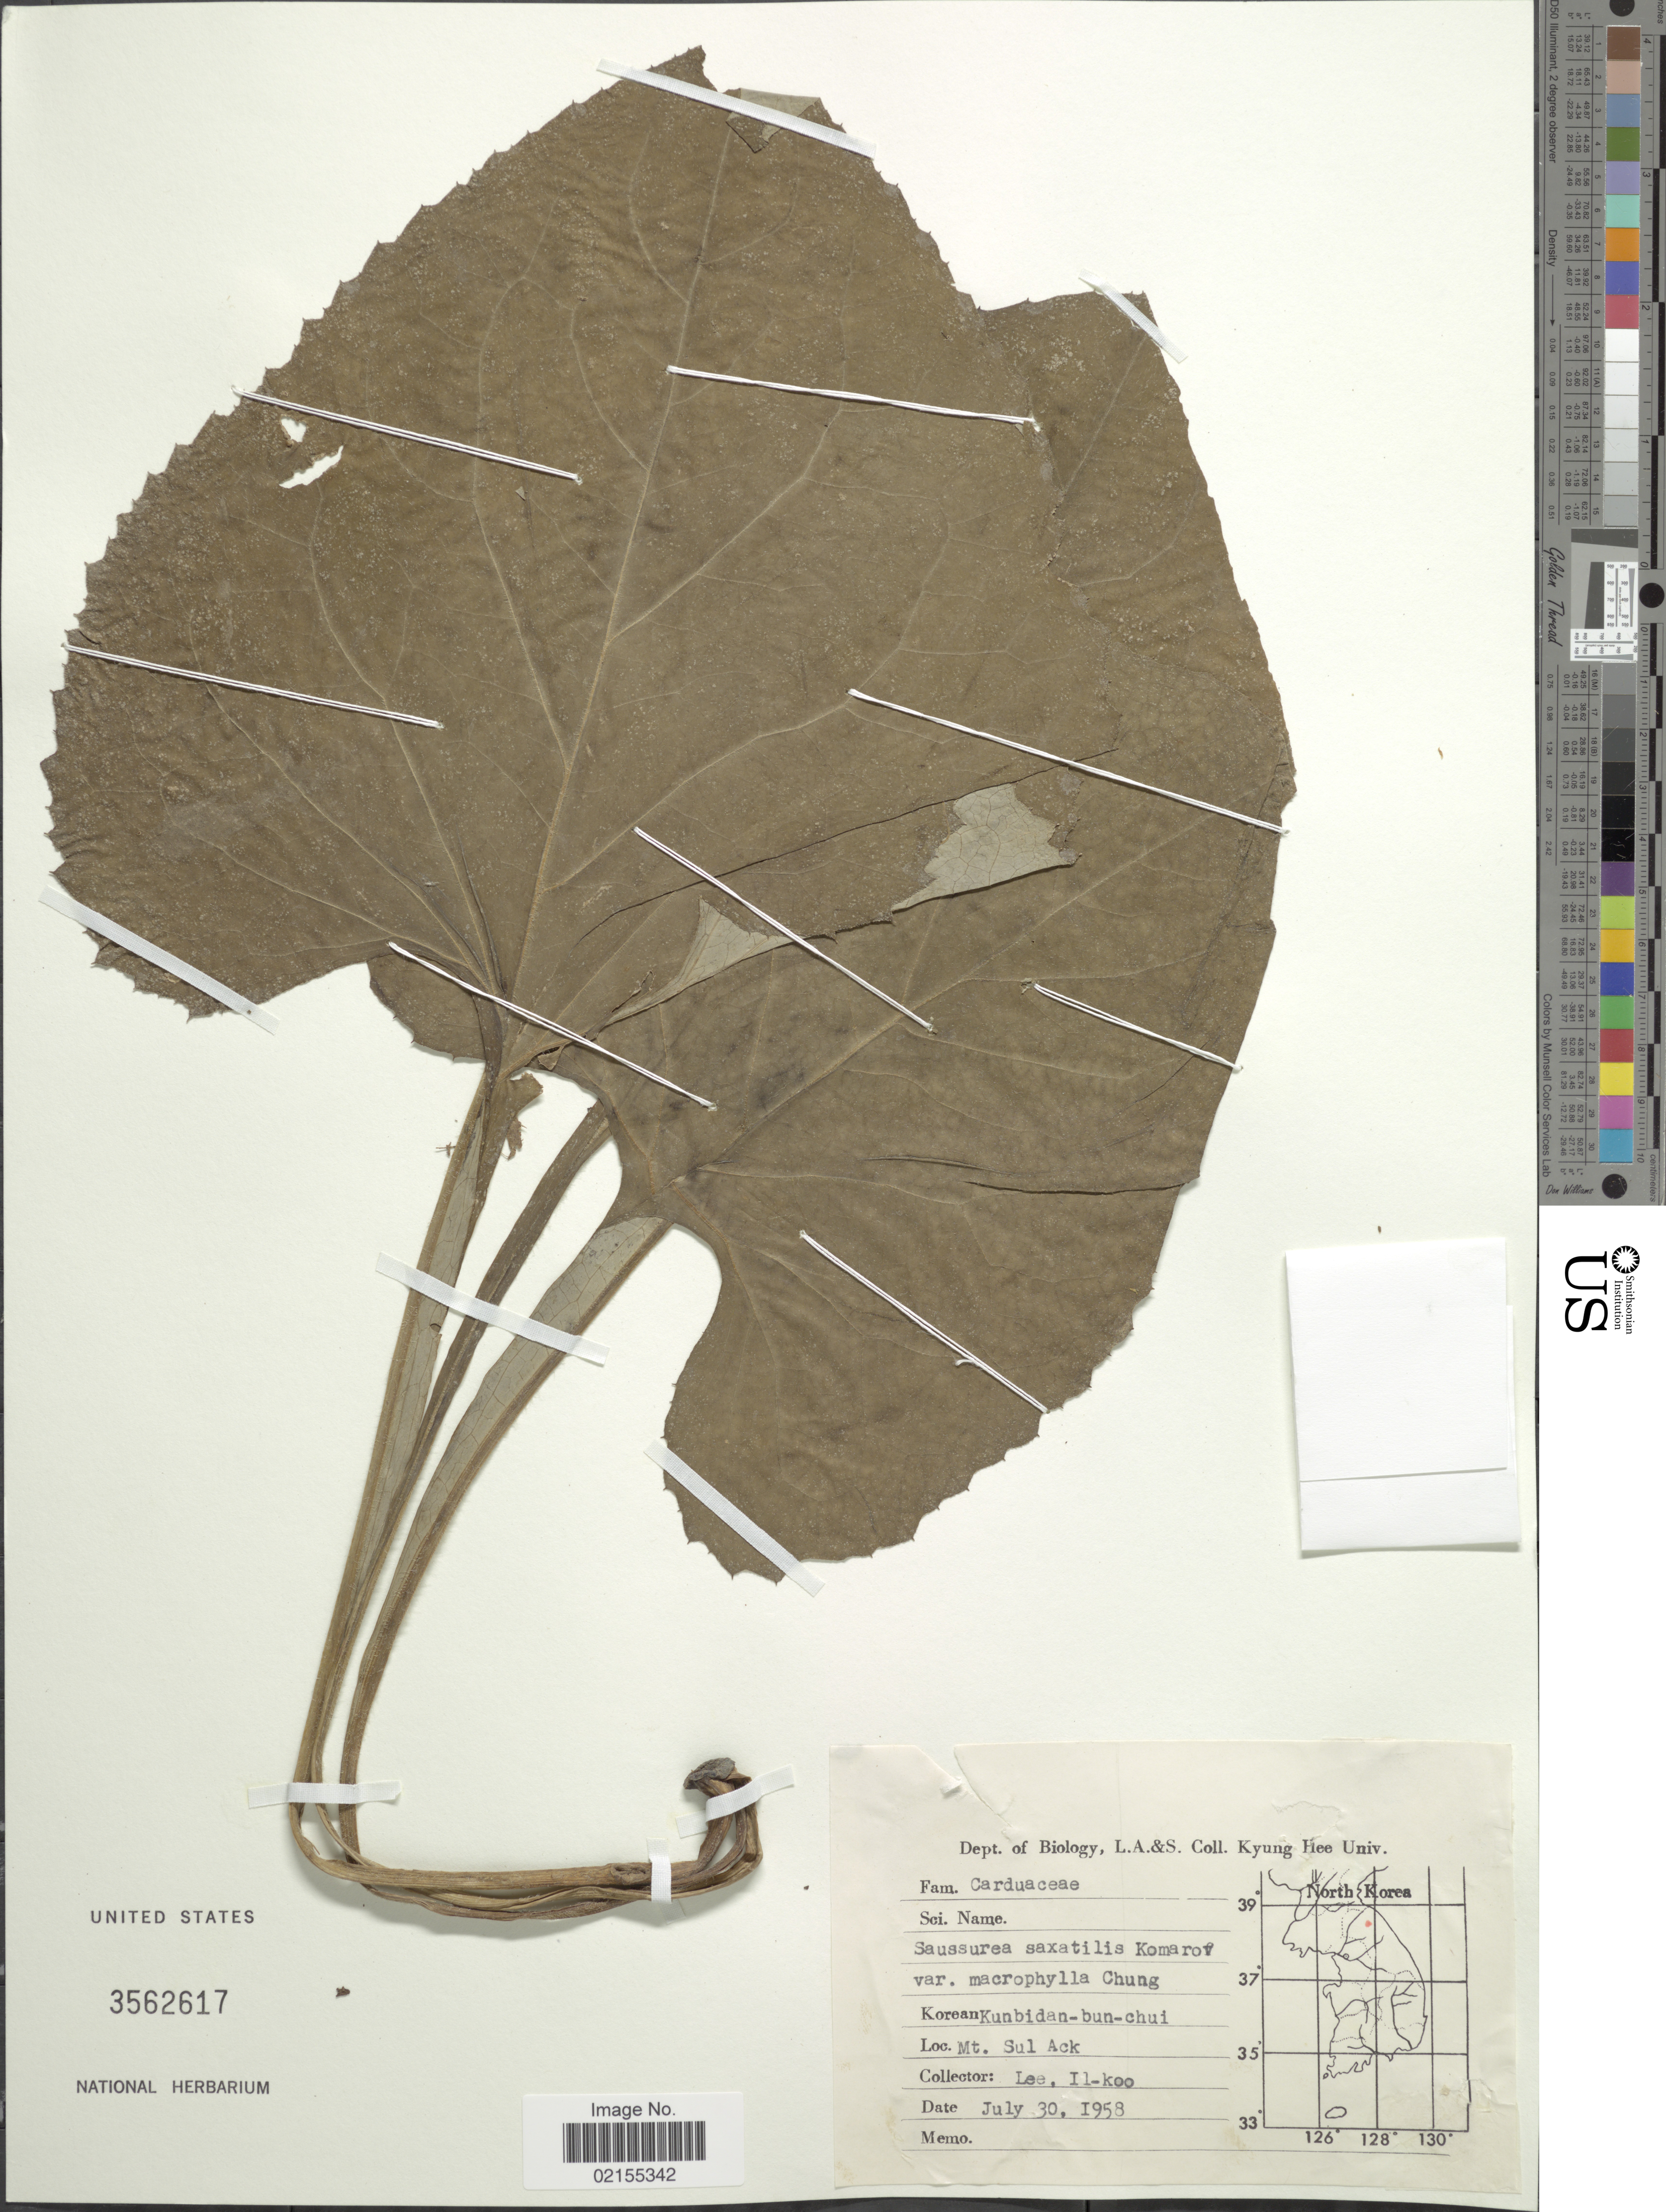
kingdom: Plantae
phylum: Tracheophyta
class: Magnoliopsida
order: Asterales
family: Asteraceae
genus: Saussurea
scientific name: Saussurea saxatilis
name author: Kom.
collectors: Il-Ko Lee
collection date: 1958-07-30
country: South Korea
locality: Mt. Sul Ack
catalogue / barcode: US 3562617